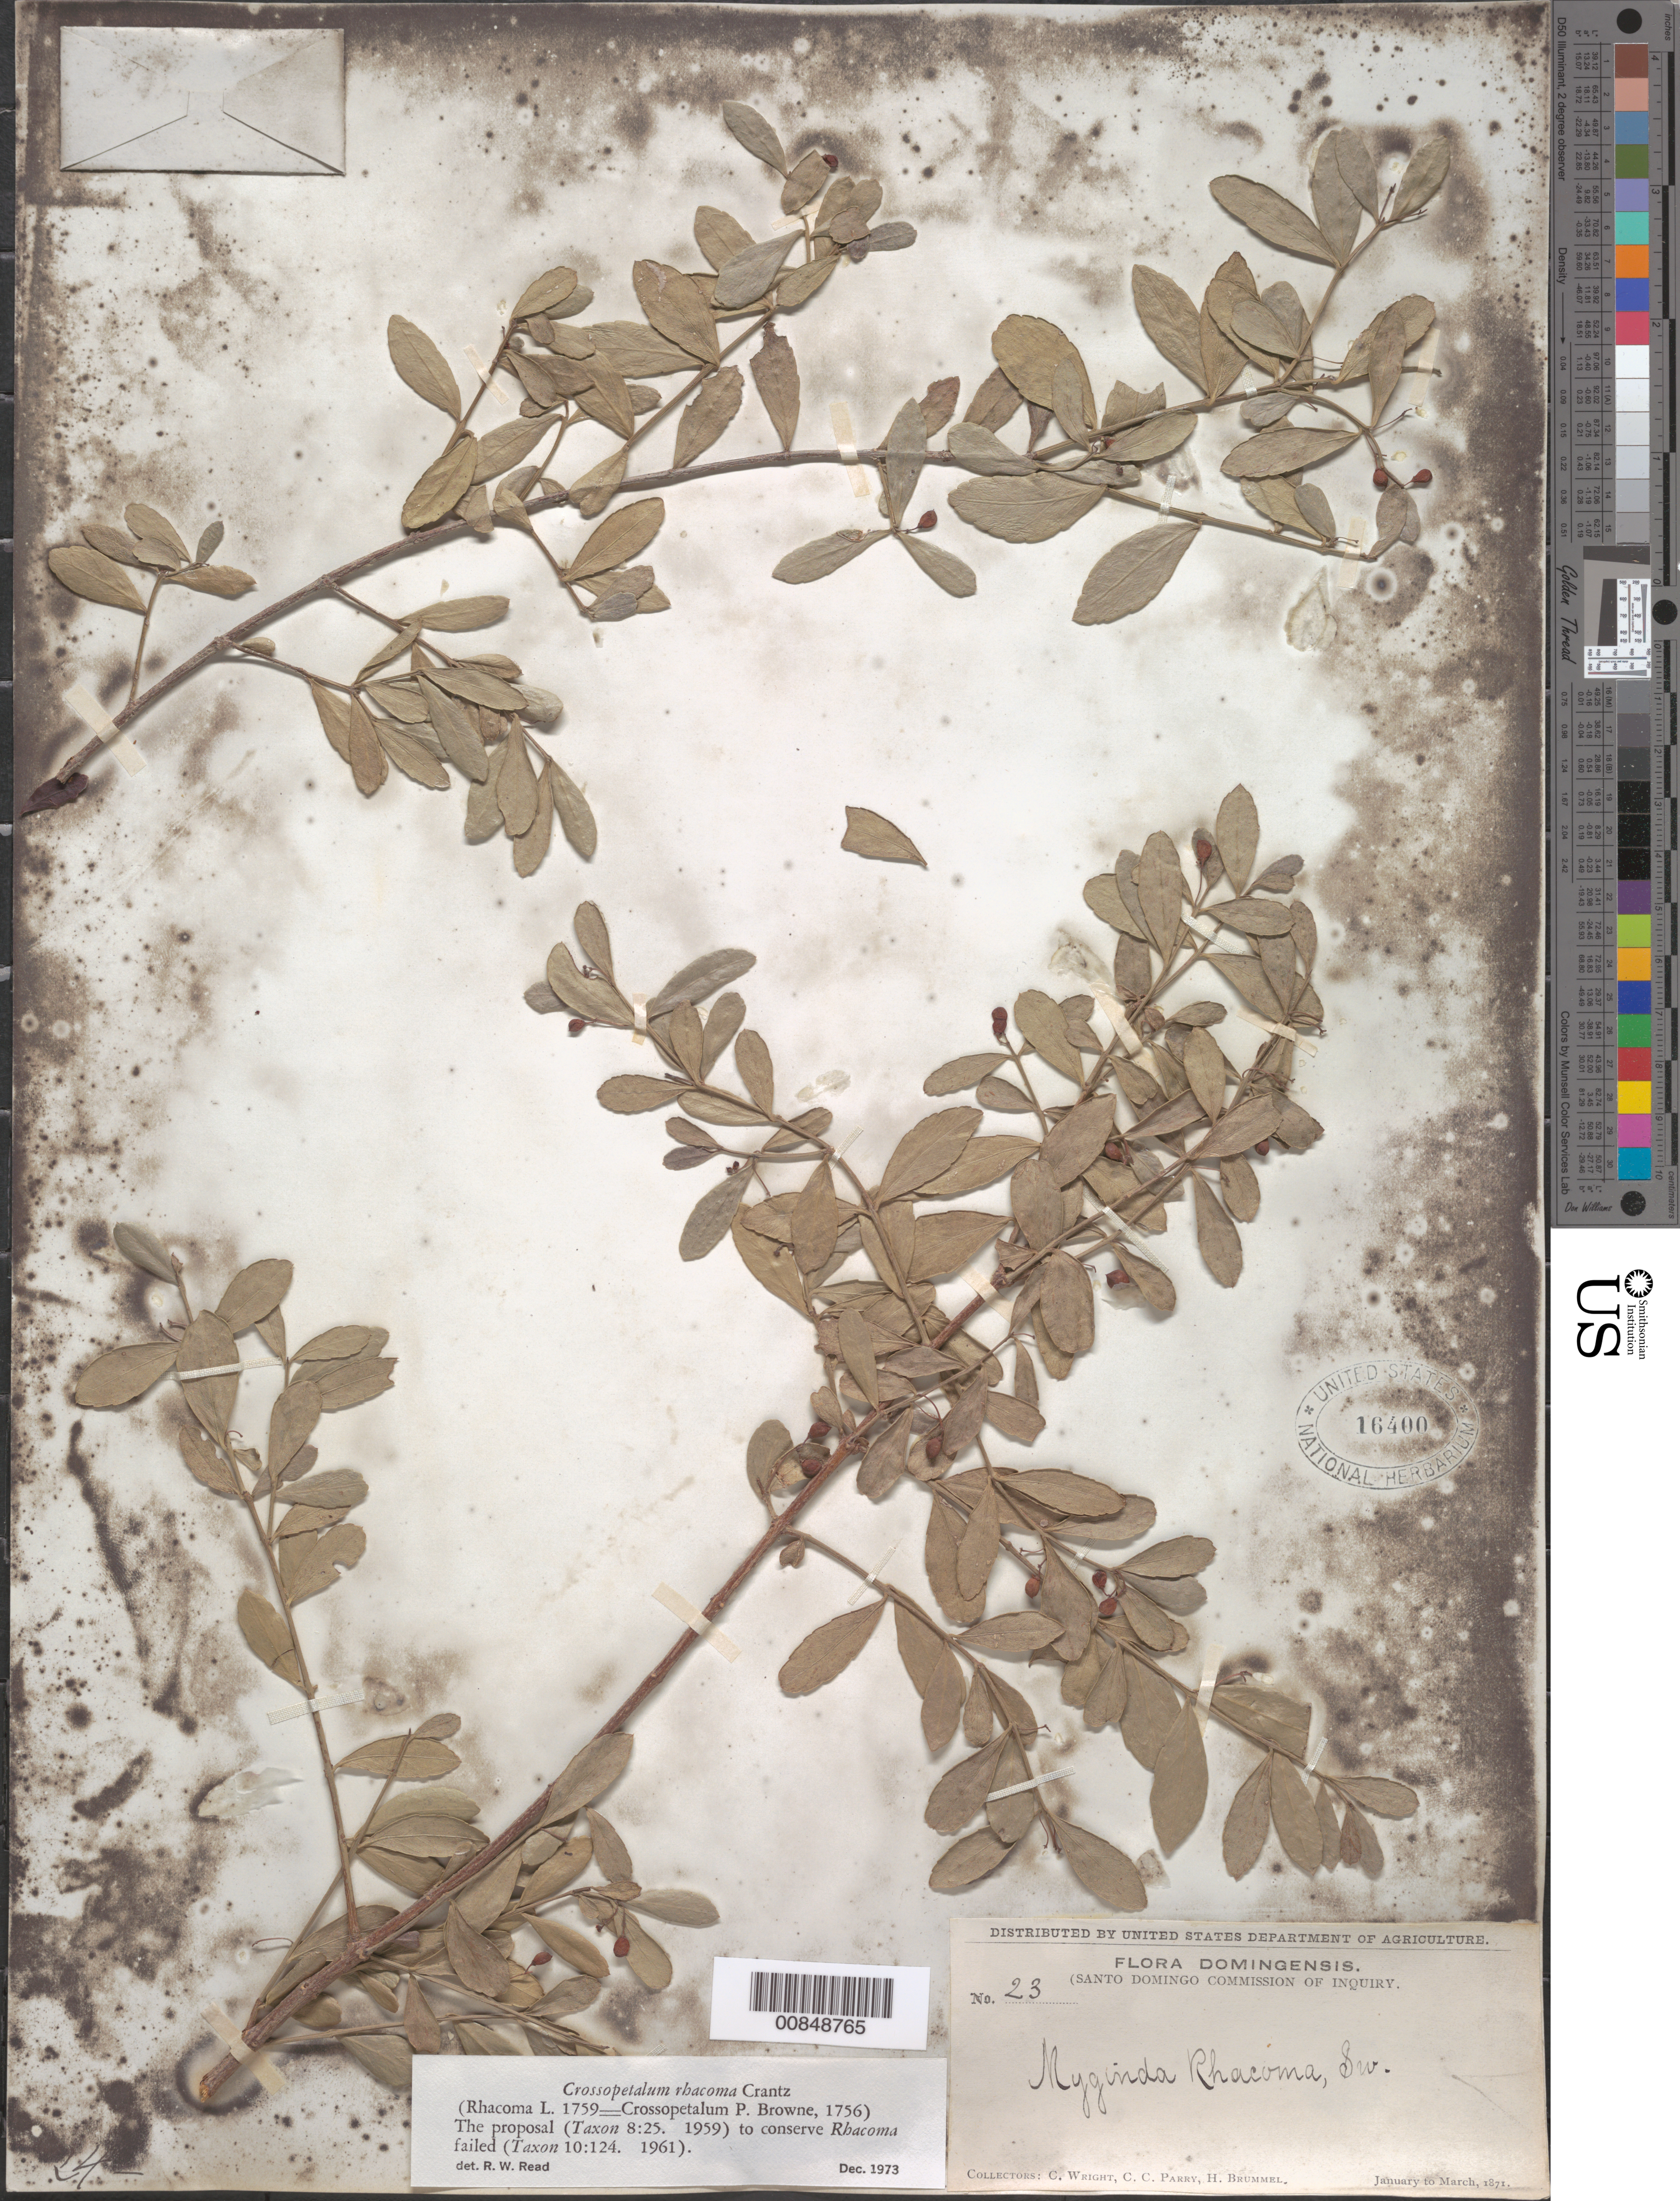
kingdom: Plantae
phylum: Tracheophyta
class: Magnoliopsida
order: Celastrales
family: Celastraceae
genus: Crossopetalum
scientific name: Crossopetalum rhacoma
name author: Crantz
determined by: Read, Robert W., (US), NMNH (UNITED STATES)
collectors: C. Wright, C. C. Parry & H. Brummel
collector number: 23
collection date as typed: Jan 1871 to -- Mar 1871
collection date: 1871-01/1871-03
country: Dominican Republic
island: Hispaniola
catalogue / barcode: US 16400